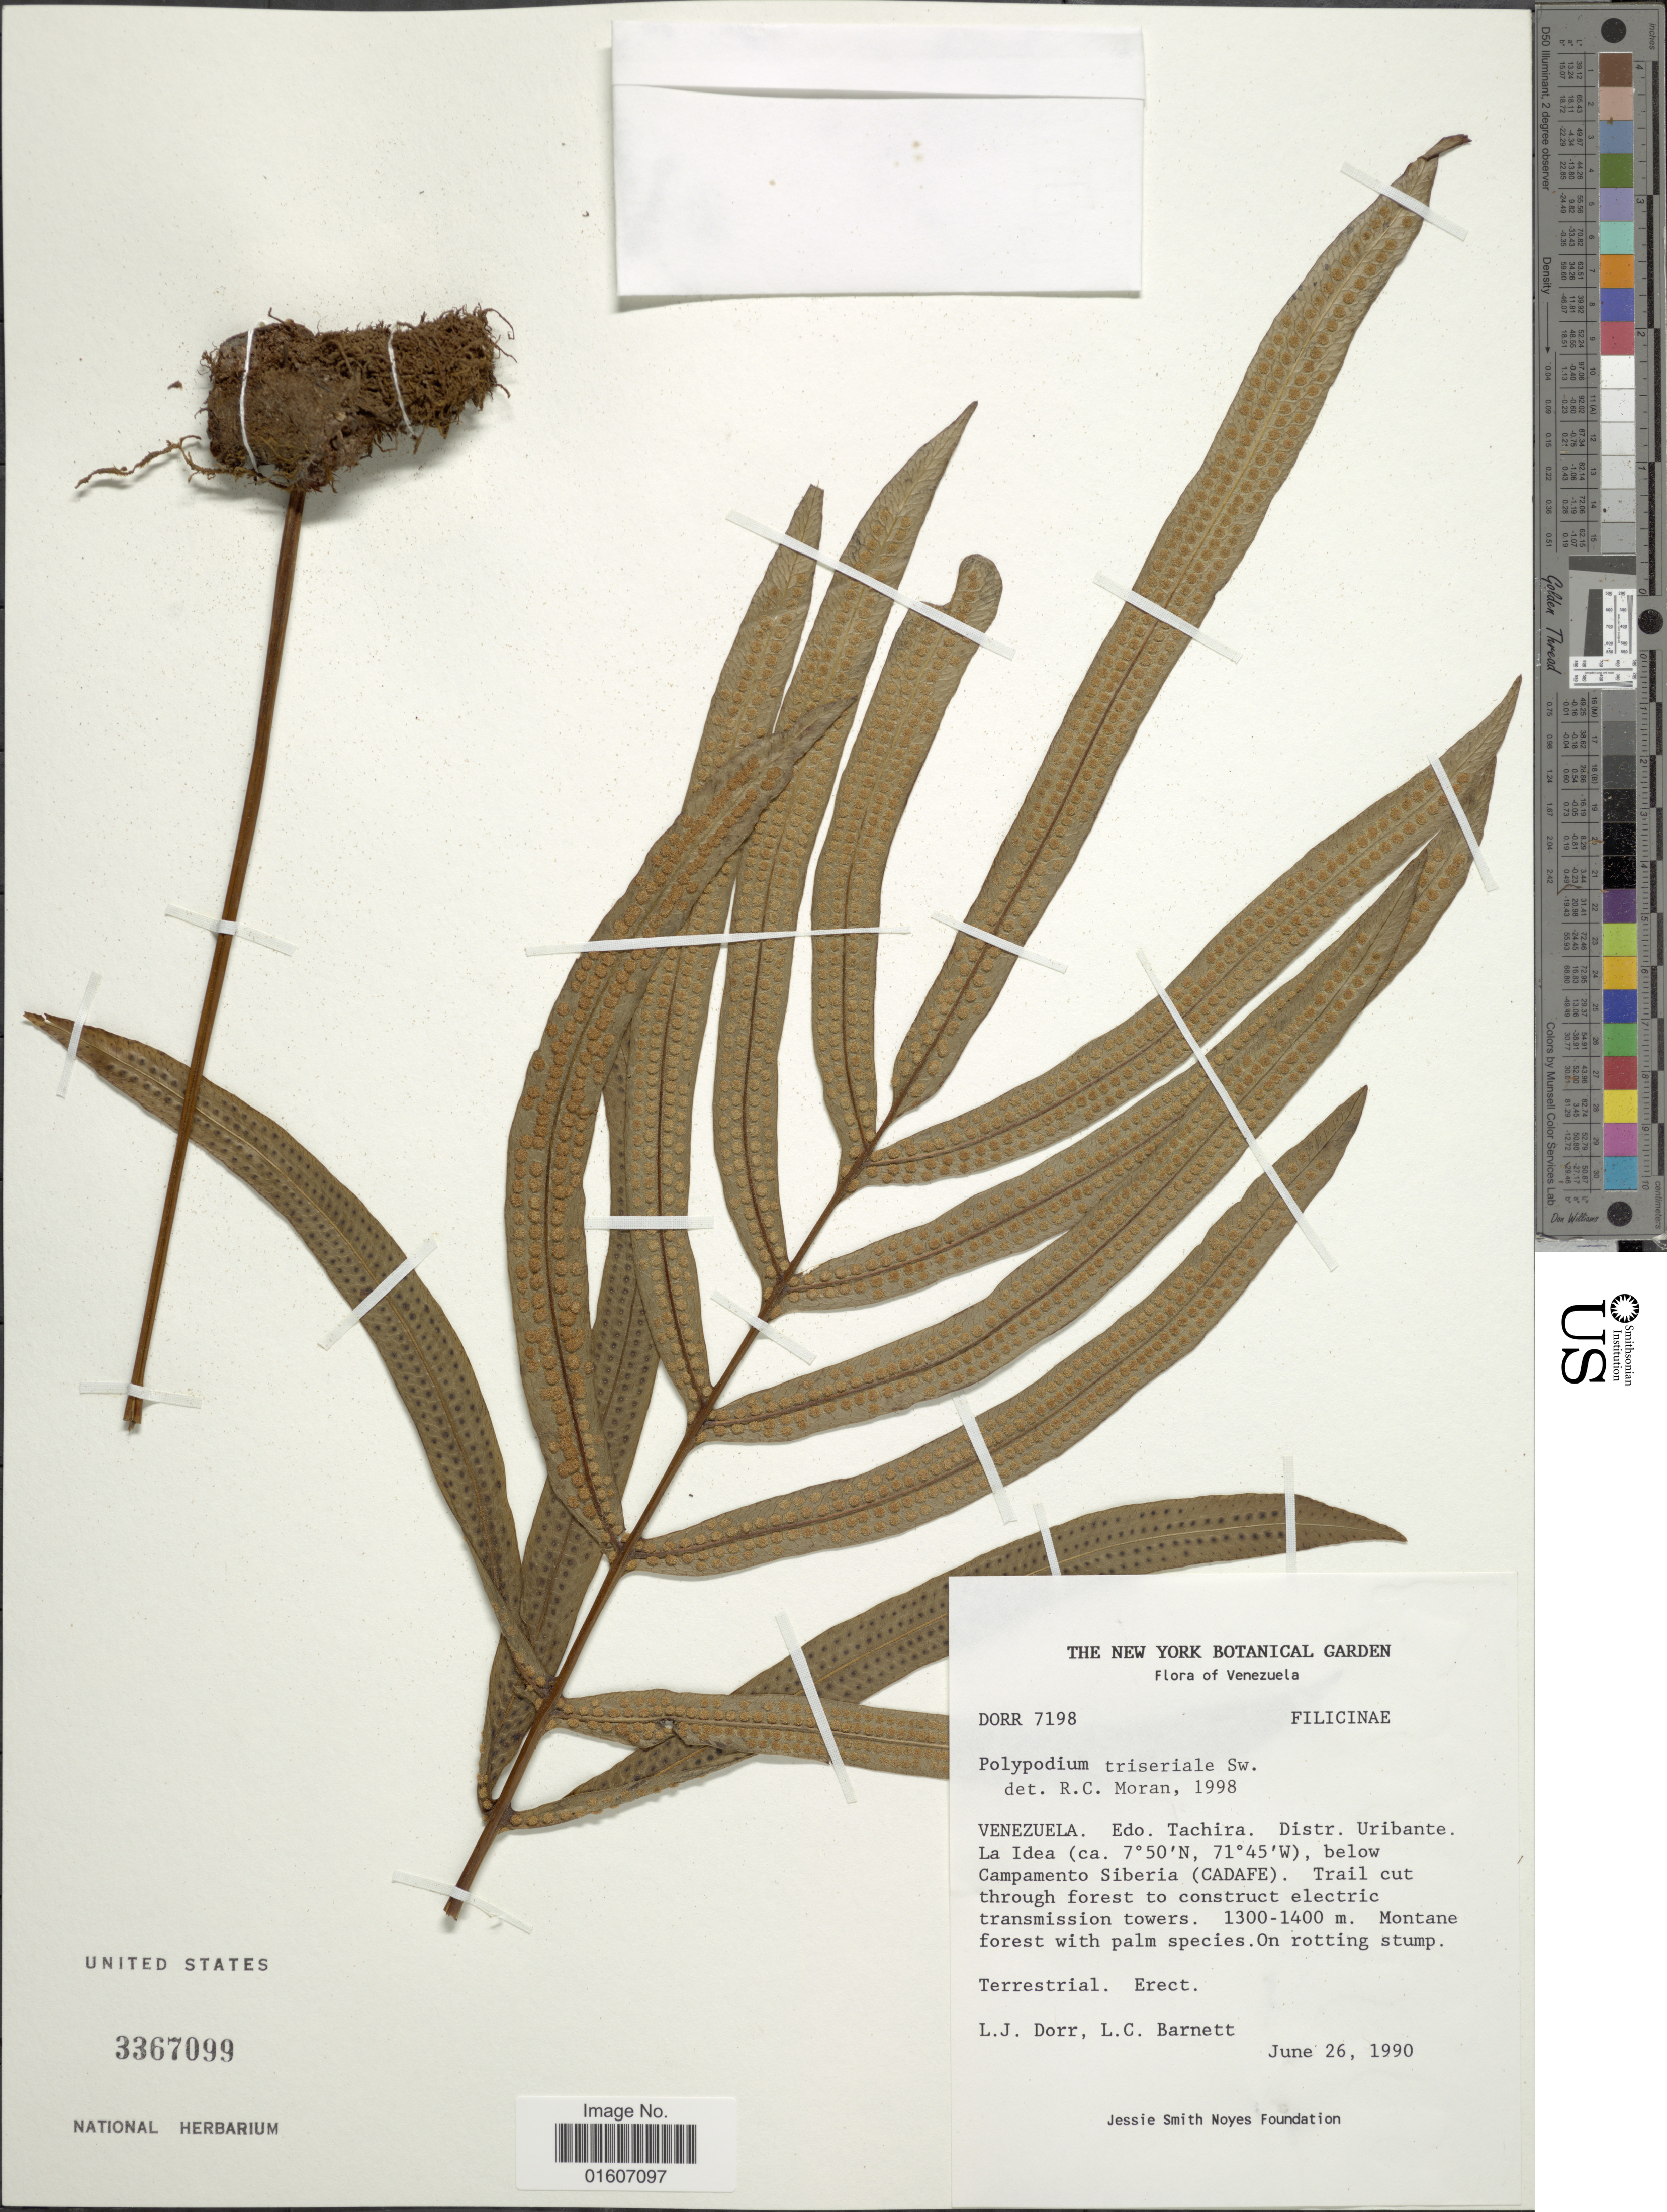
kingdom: Plantae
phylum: Tracheophyta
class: Polypodiopsida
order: Polypodiales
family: Polypodiaceae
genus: Serpocaulon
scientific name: Serpocaulon triseriale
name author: (Sw.) A.R. Sm.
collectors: L. J. Dorr & L. C. Barnett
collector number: DORR 7198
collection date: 1990-06-26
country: Venezuela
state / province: Táchira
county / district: Uribante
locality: La Idea below Campamento Siberia (CADAFE)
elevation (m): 1300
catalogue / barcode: US 3367099